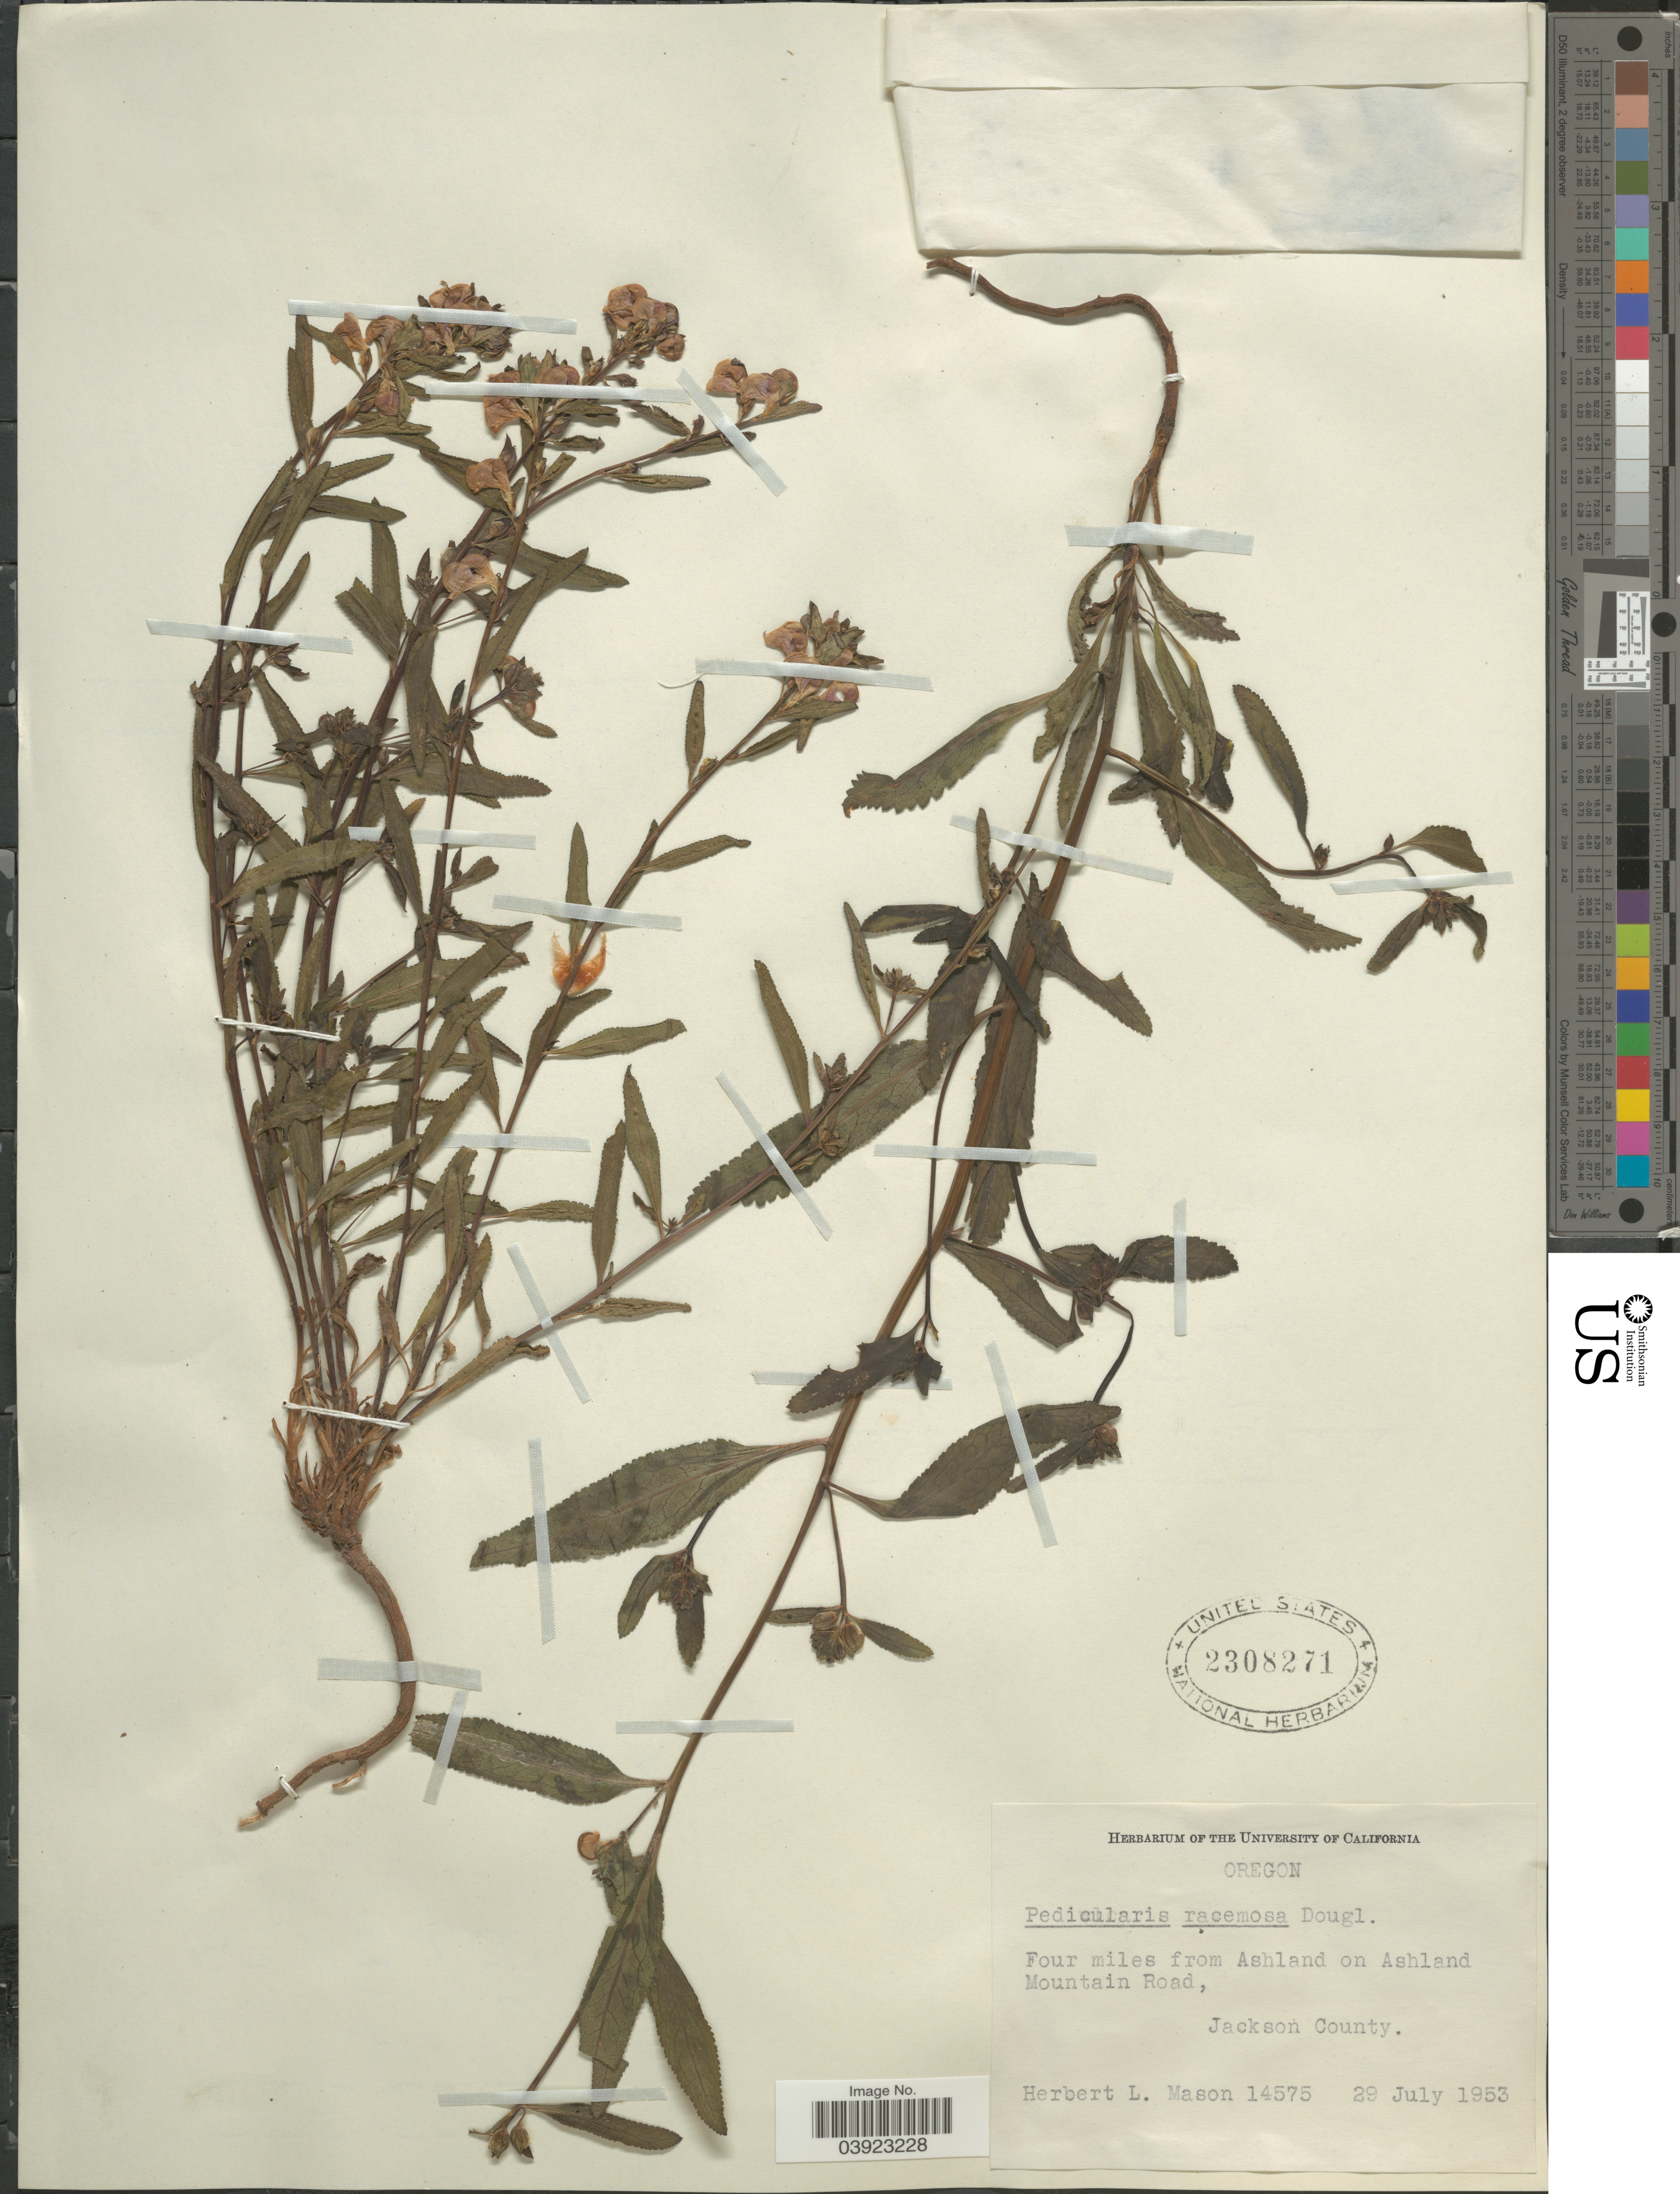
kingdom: Plantae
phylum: Tracheophyta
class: Magnoliopsida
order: Lamiales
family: Orobanchaceae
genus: Pedicularis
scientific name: Pedicularis racemosa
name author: Douglas ex Benth.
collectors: H. L. Mason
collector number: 14575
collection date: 1953-07-29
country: United States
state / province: Oregon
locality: Four miles from Ashland on Ashland Mountain Road, Jackson County.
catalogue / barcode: US 2308271